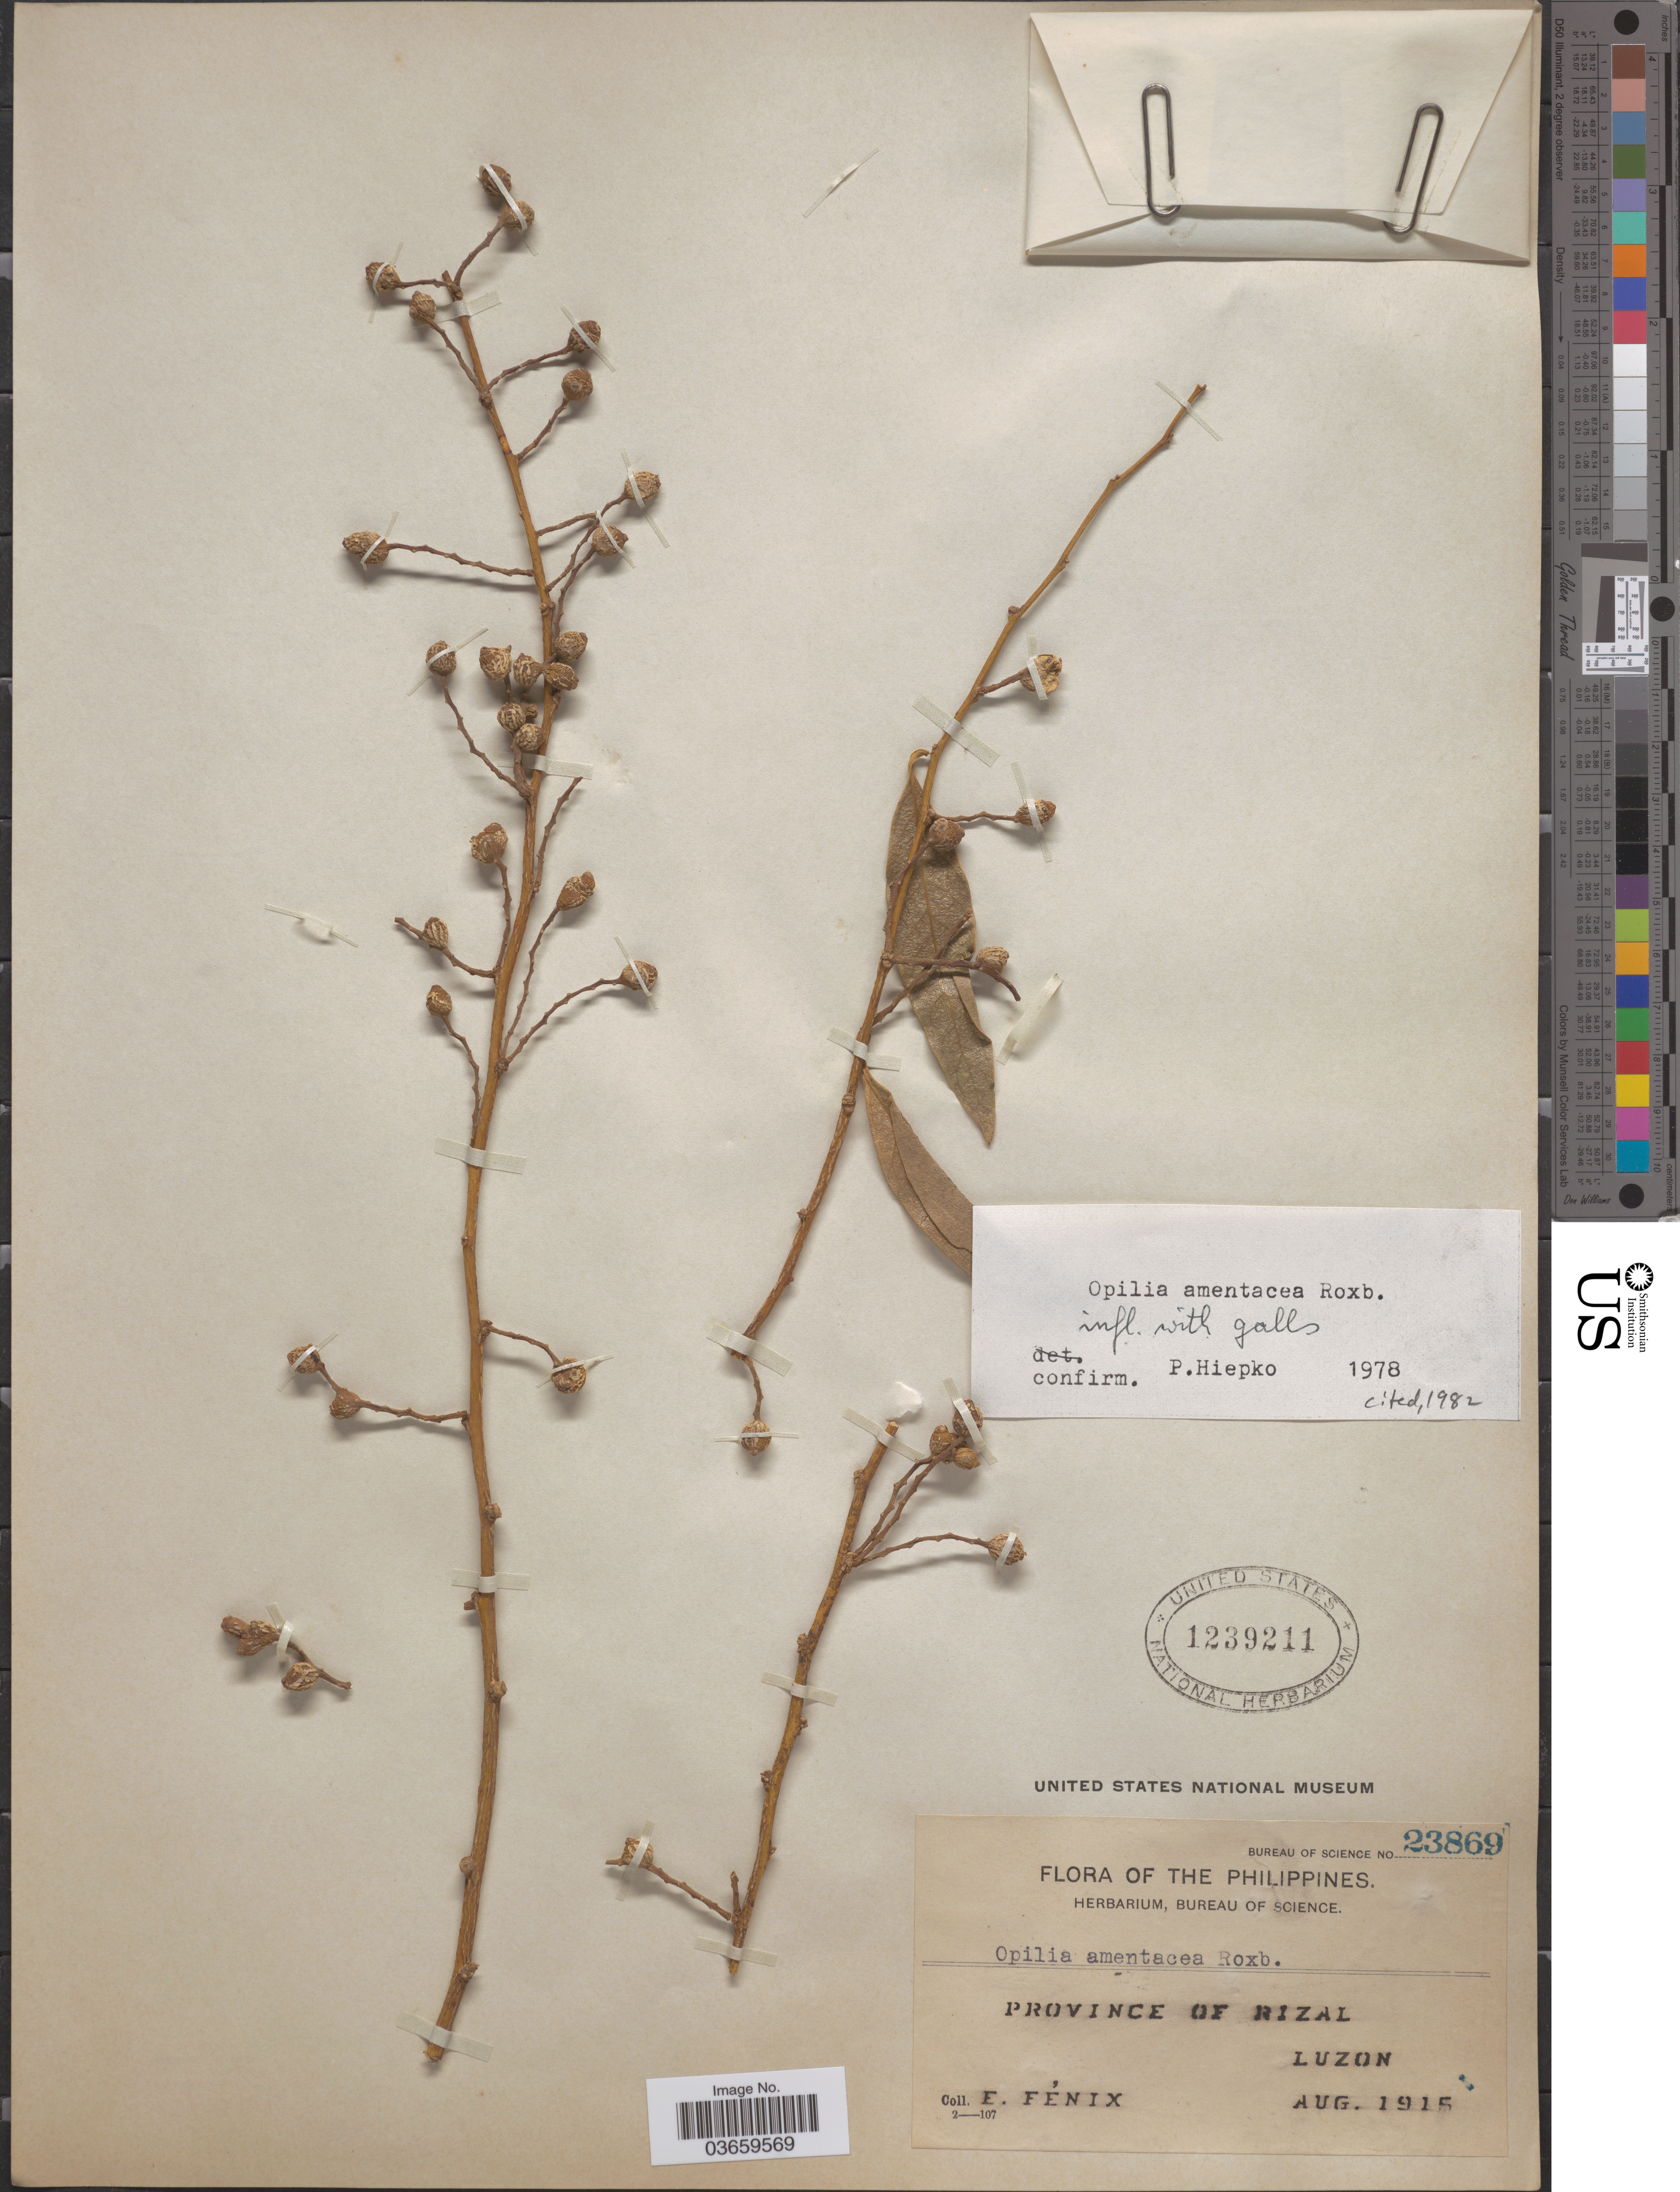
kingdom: Plantae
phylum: Tracheophyta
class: Magnoliopsida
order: Santalales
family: Opiliaceae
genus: Opilia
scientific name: Opilia amentacea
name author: Roxb.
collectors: E. Fénix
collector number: Bureau of Science 23869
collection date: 1915-08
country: Philippines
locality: Province of Rizal. Luzon.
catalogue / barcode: US 1239211